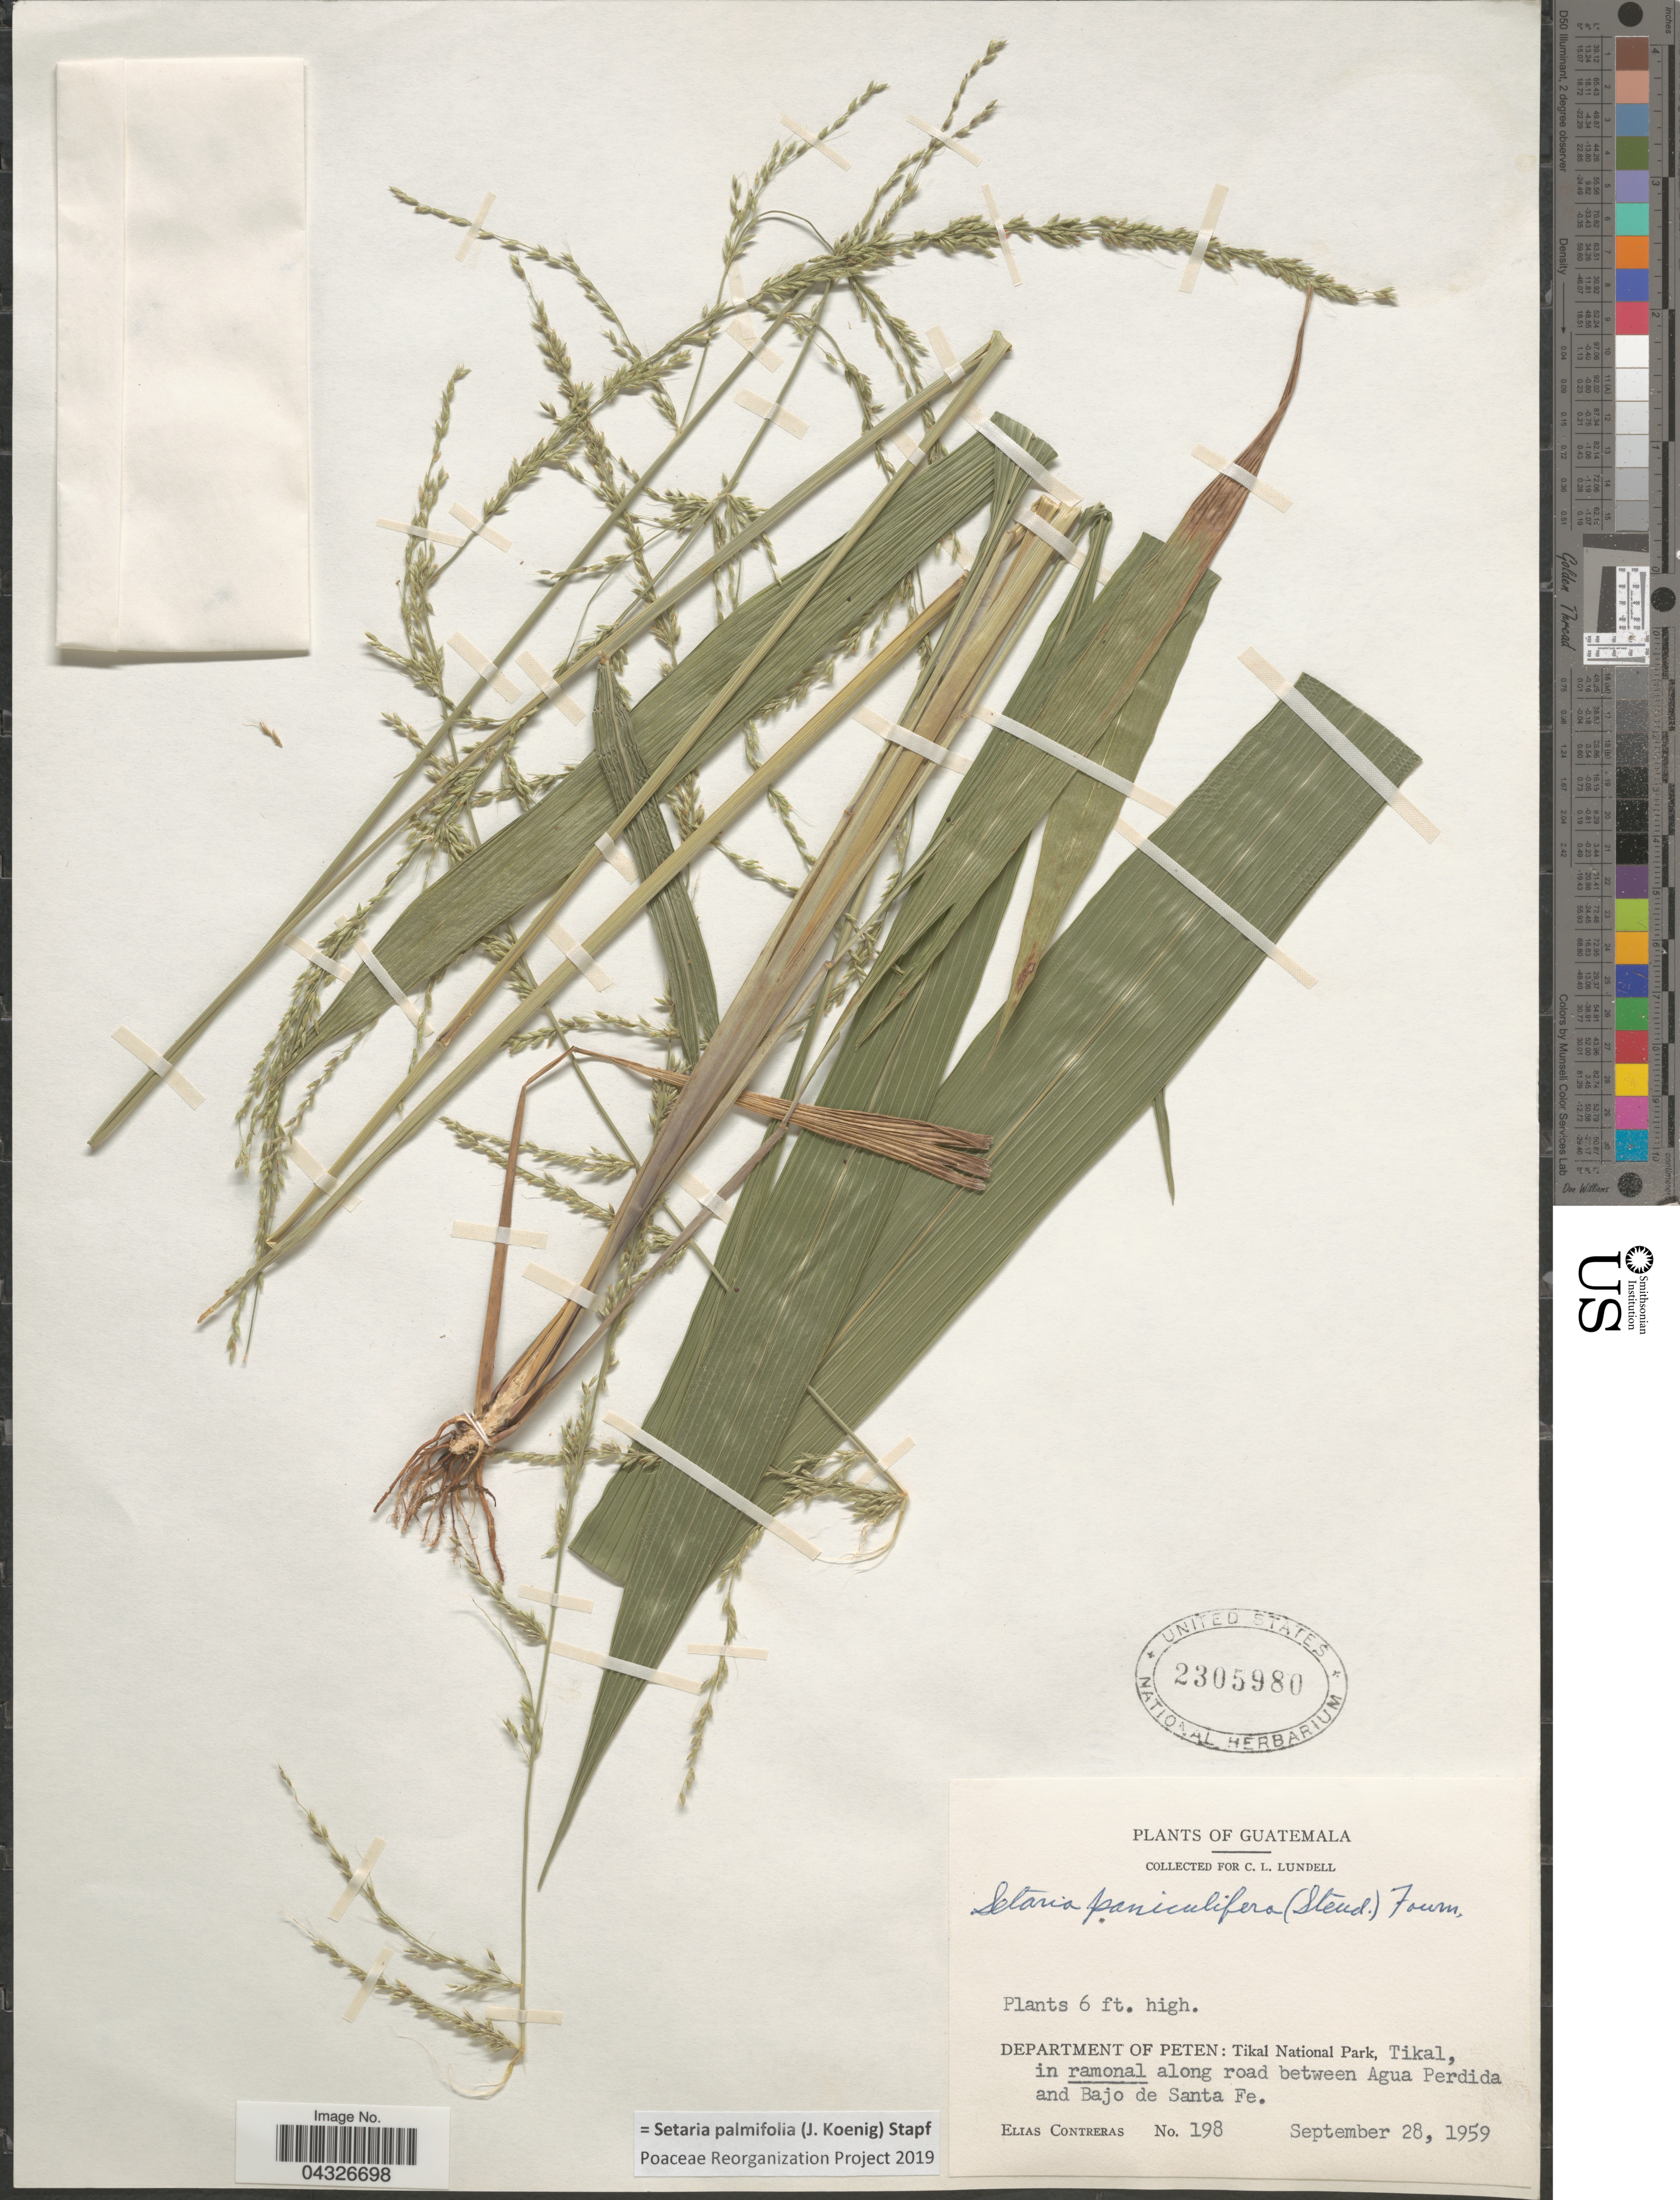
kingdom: Plantae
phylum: Tracheophyta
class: Liliopsida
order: Poales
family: Poaceae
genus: Setaria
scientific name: Setaria palmifolia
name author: (J. Koenig) Stapf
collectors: E. Contreras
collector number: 198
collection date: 1959-09-28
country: Guatemala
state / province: El Peten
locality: Department of Peten: Tikal National Park, Tikal, in ramonal along road between Agua Perdida and Bajo de Santa Fe.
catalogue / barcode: US 2305980